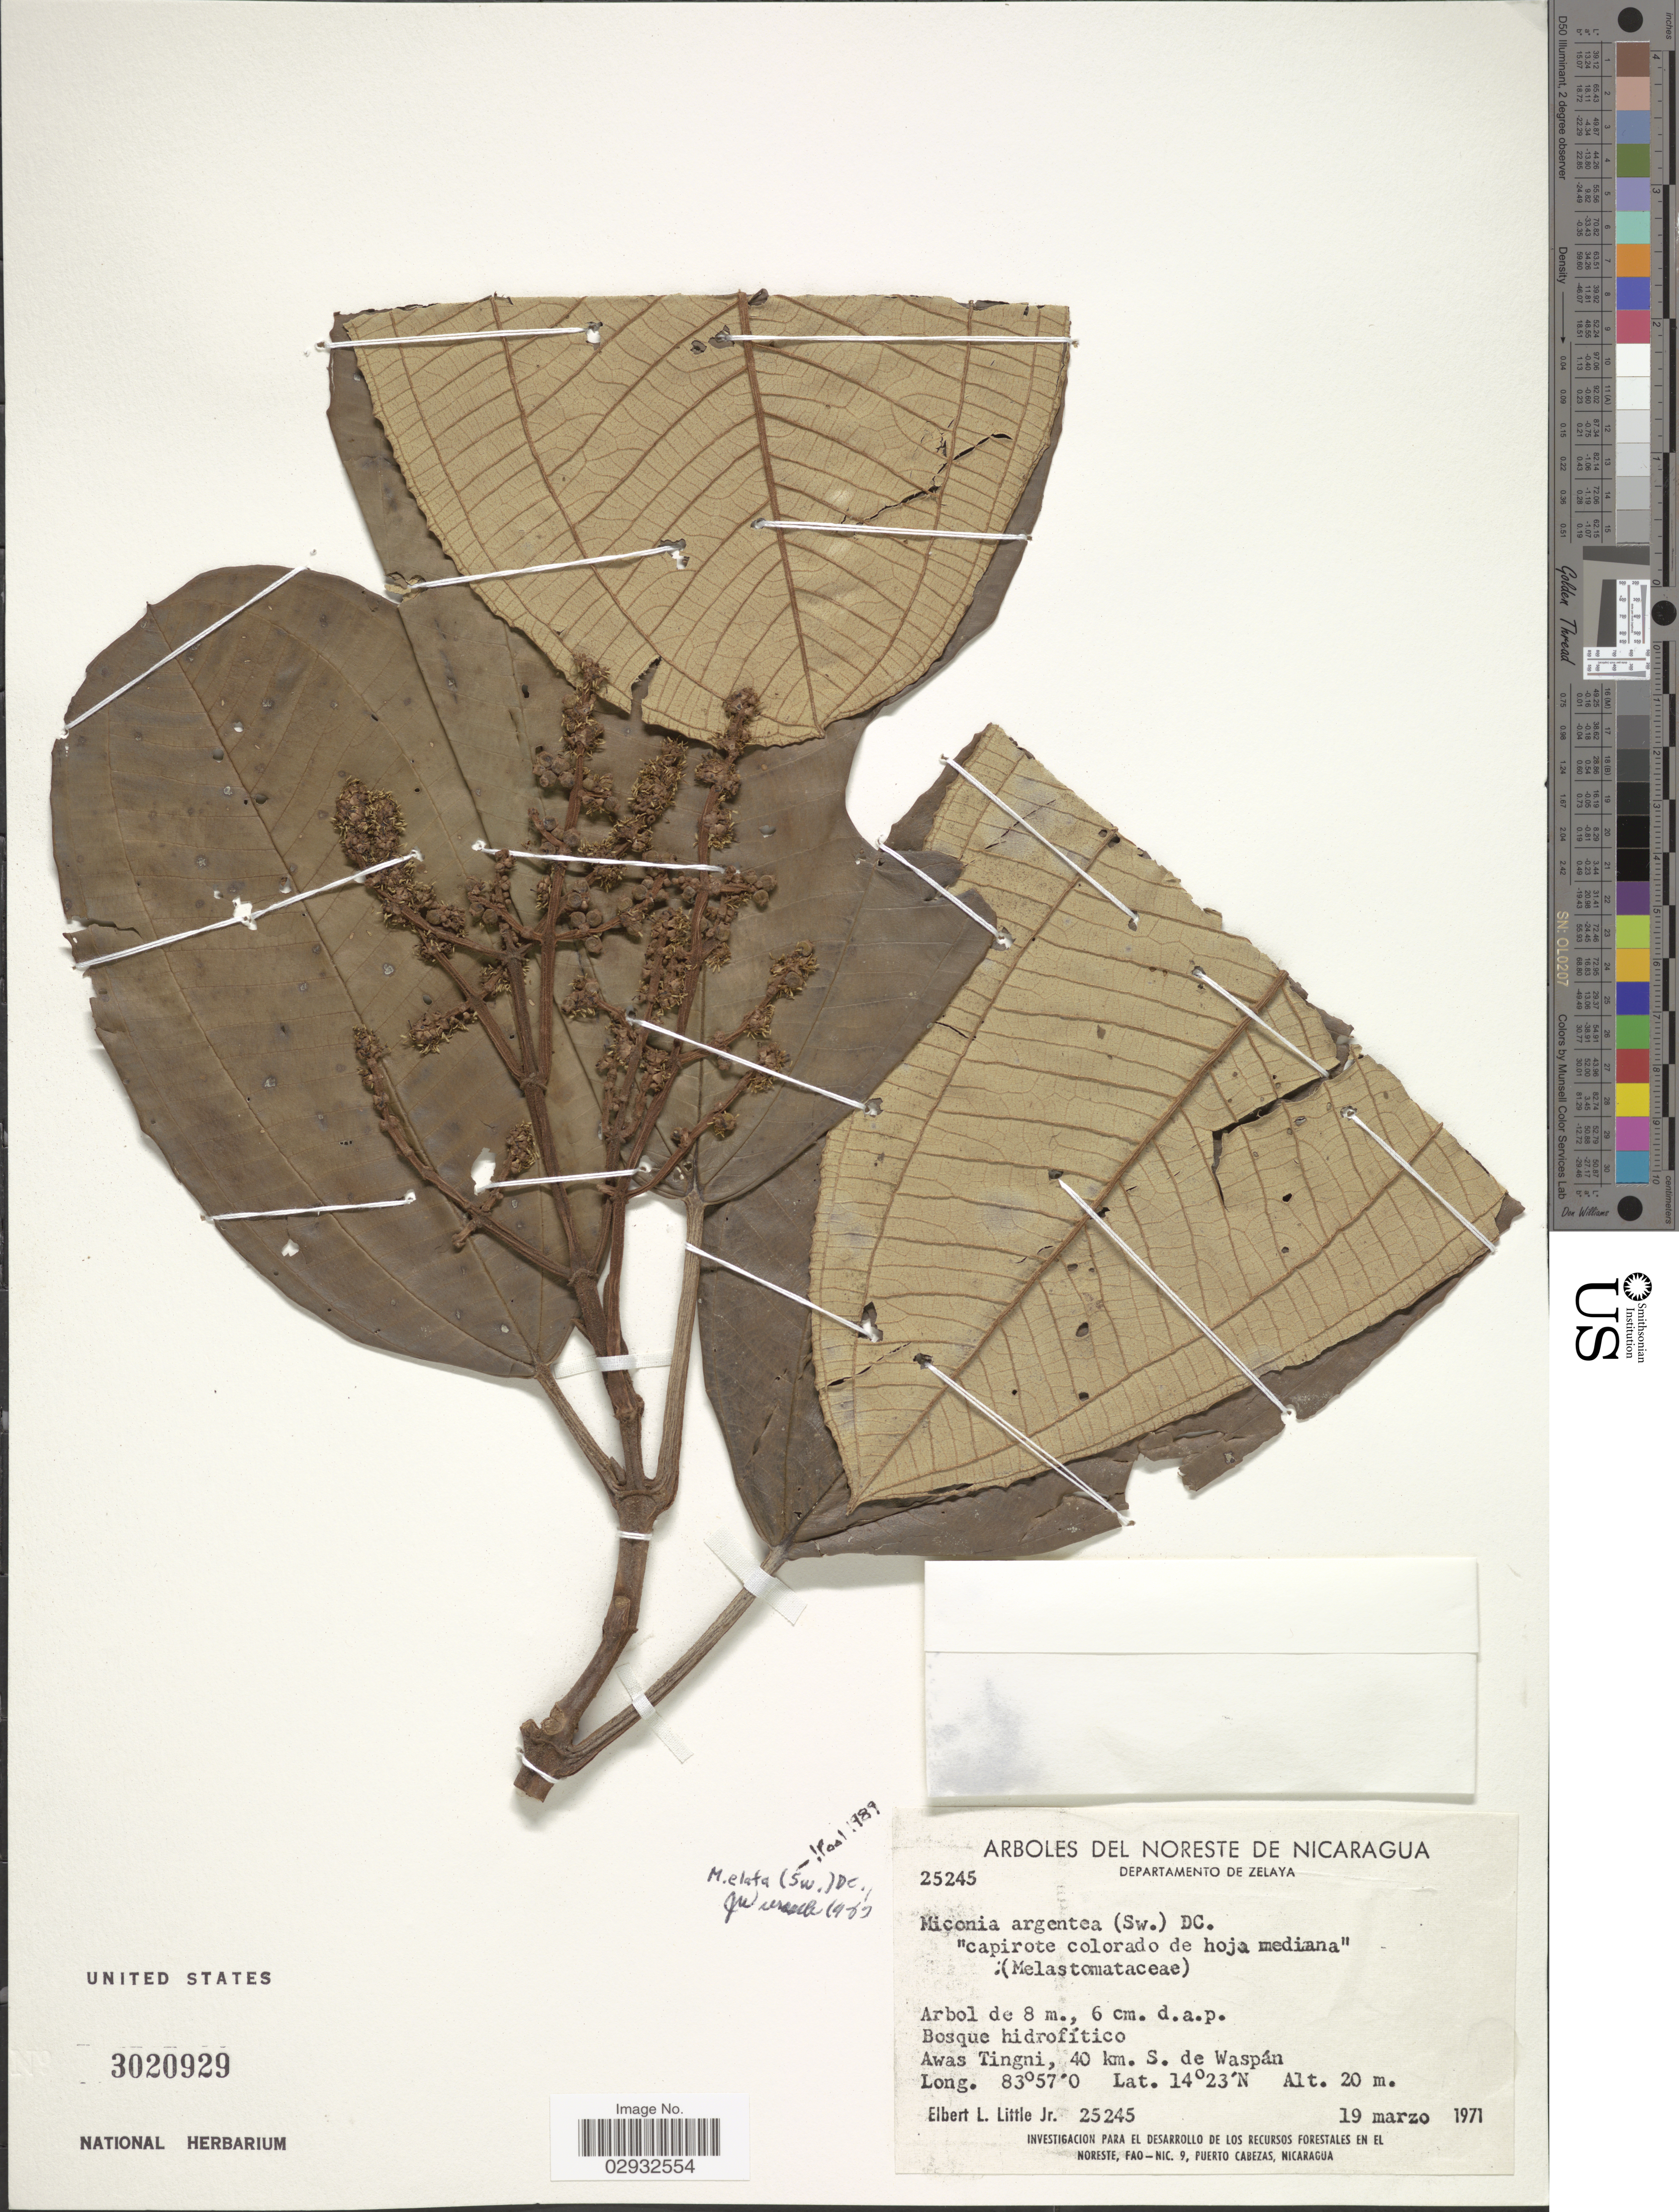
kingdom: Plantae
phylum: Tracheophyta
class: Magnoliopsida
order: Myrtales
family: Melastomataceae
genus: Miconia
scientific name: Miconia elata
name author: (Sw.) DC.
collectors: E. L. Little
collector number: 25245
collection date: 1971-03-19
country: Nicaragua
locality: Noreste de Nicaragua. Departamento de Zelaya. Awas Tingni, 40 km. S. de Waspán.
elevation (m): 20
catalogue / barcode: US 3020929